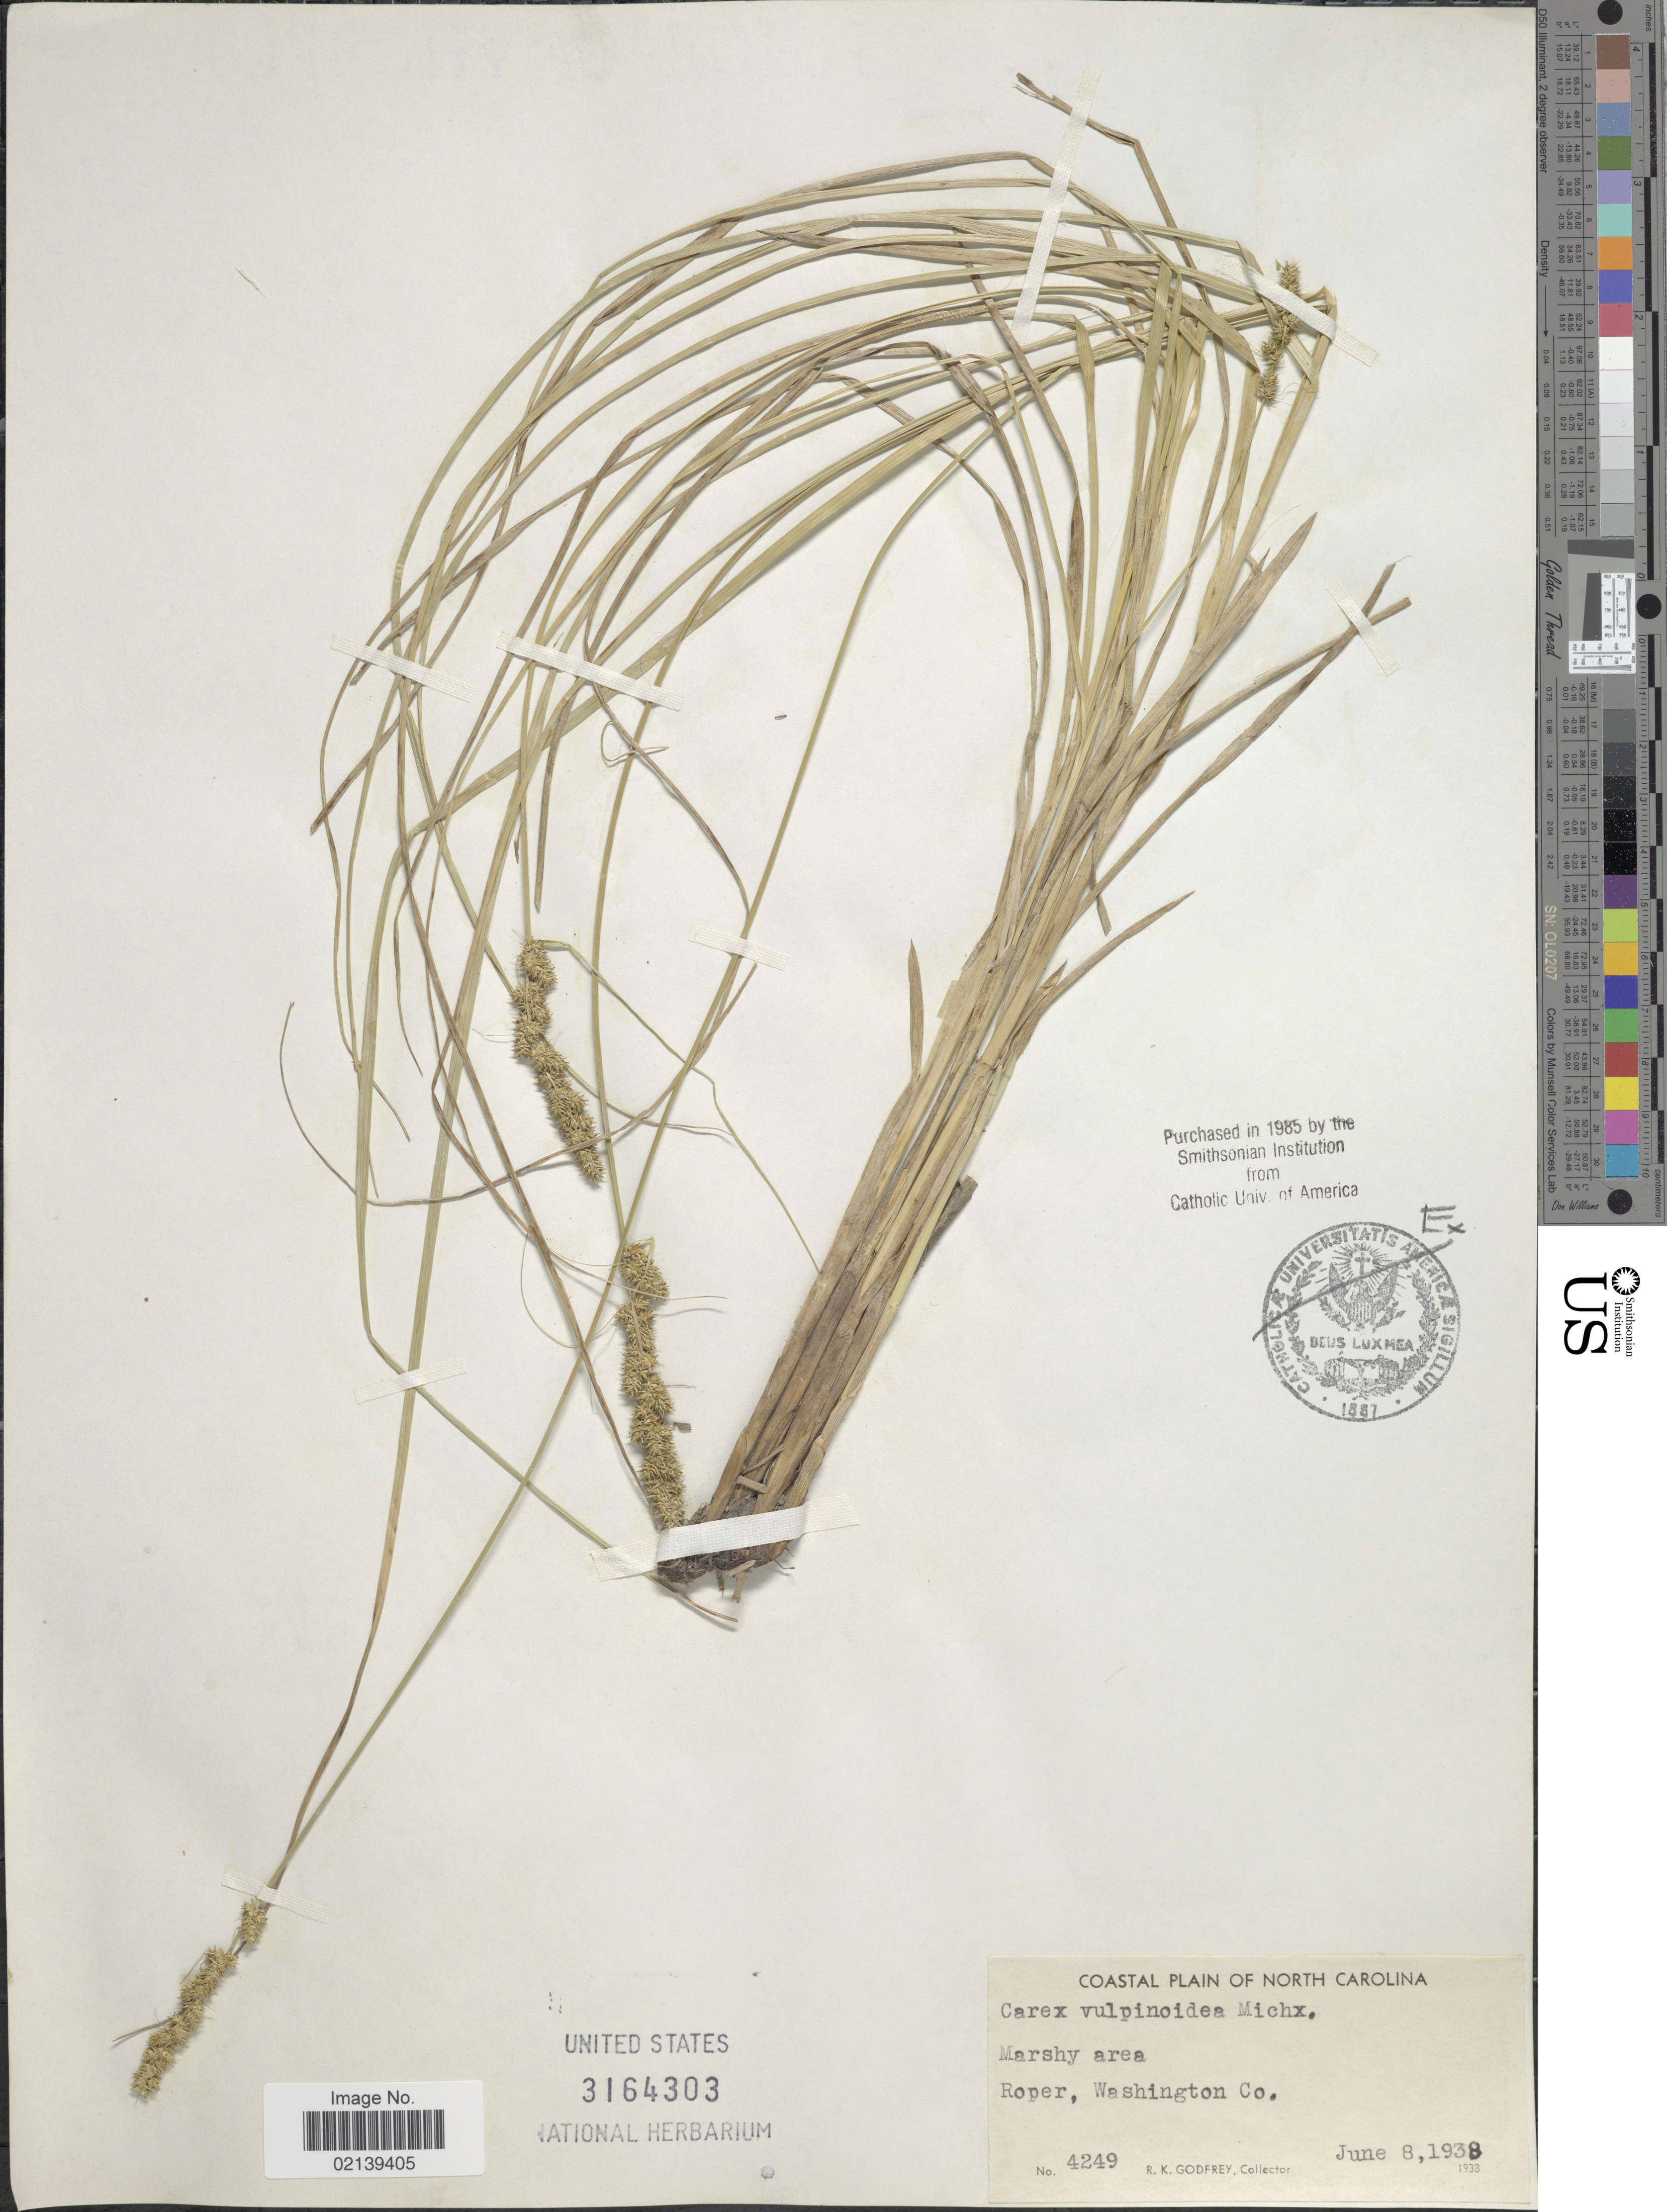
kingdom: Plantae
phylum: Tracheophyta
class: Liliopsida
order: Poales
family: Cyperaceae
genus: Carex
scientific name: Carex vulpinoidea Michx.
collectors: R. K. Godfrey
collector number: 4249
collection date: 1938-06-08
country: United States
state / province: North Carolina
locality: Coastal Plain of North Carolina, Roper, Washington Co., Marshy area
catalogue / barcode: US 3164303